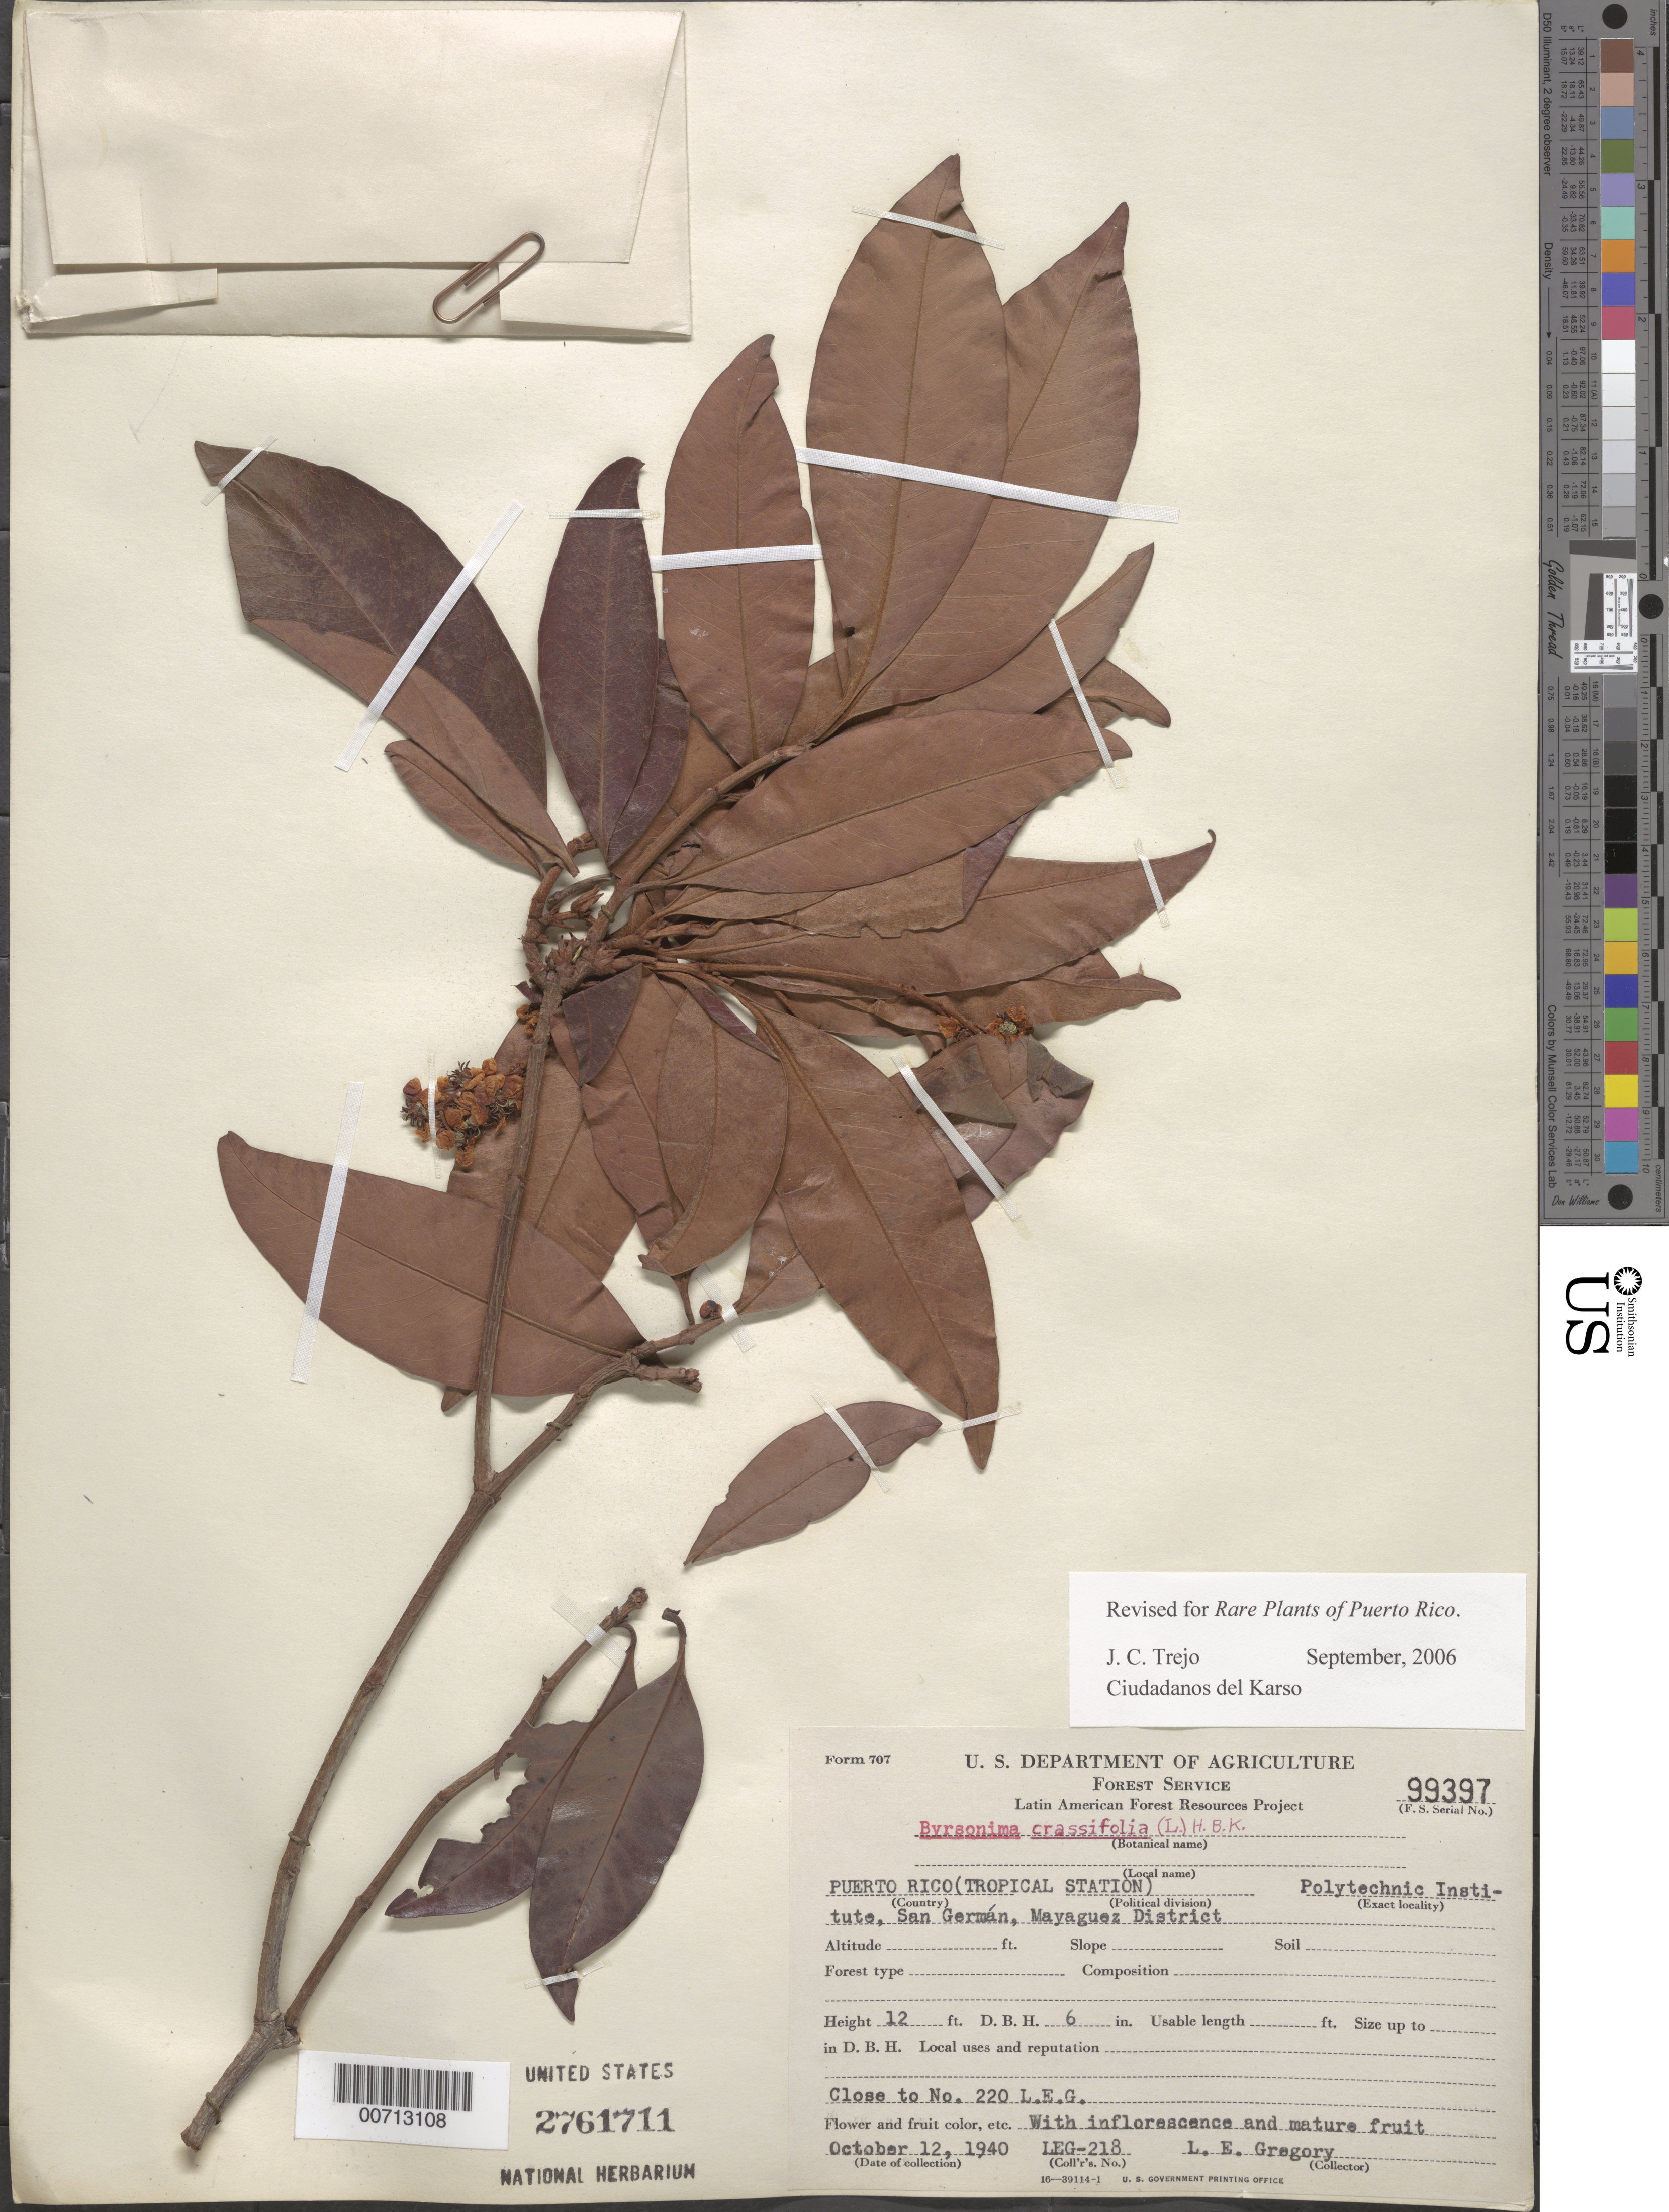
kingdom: Plantae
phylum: Tracheophyta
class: Magnoliopsida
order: Malpighiales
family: Malpighiaceae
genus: Byrsonima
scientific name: Byrsonima crassifolia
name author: (L.) Kunth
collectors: L. E. Gregory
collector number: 218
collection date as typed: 12 Oct 1940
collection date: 1940-10-12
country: Puerto Rico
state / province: Mayaguez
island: Greater Antilles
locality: San German, Polytechnic Inst.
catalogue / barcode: US 2761711